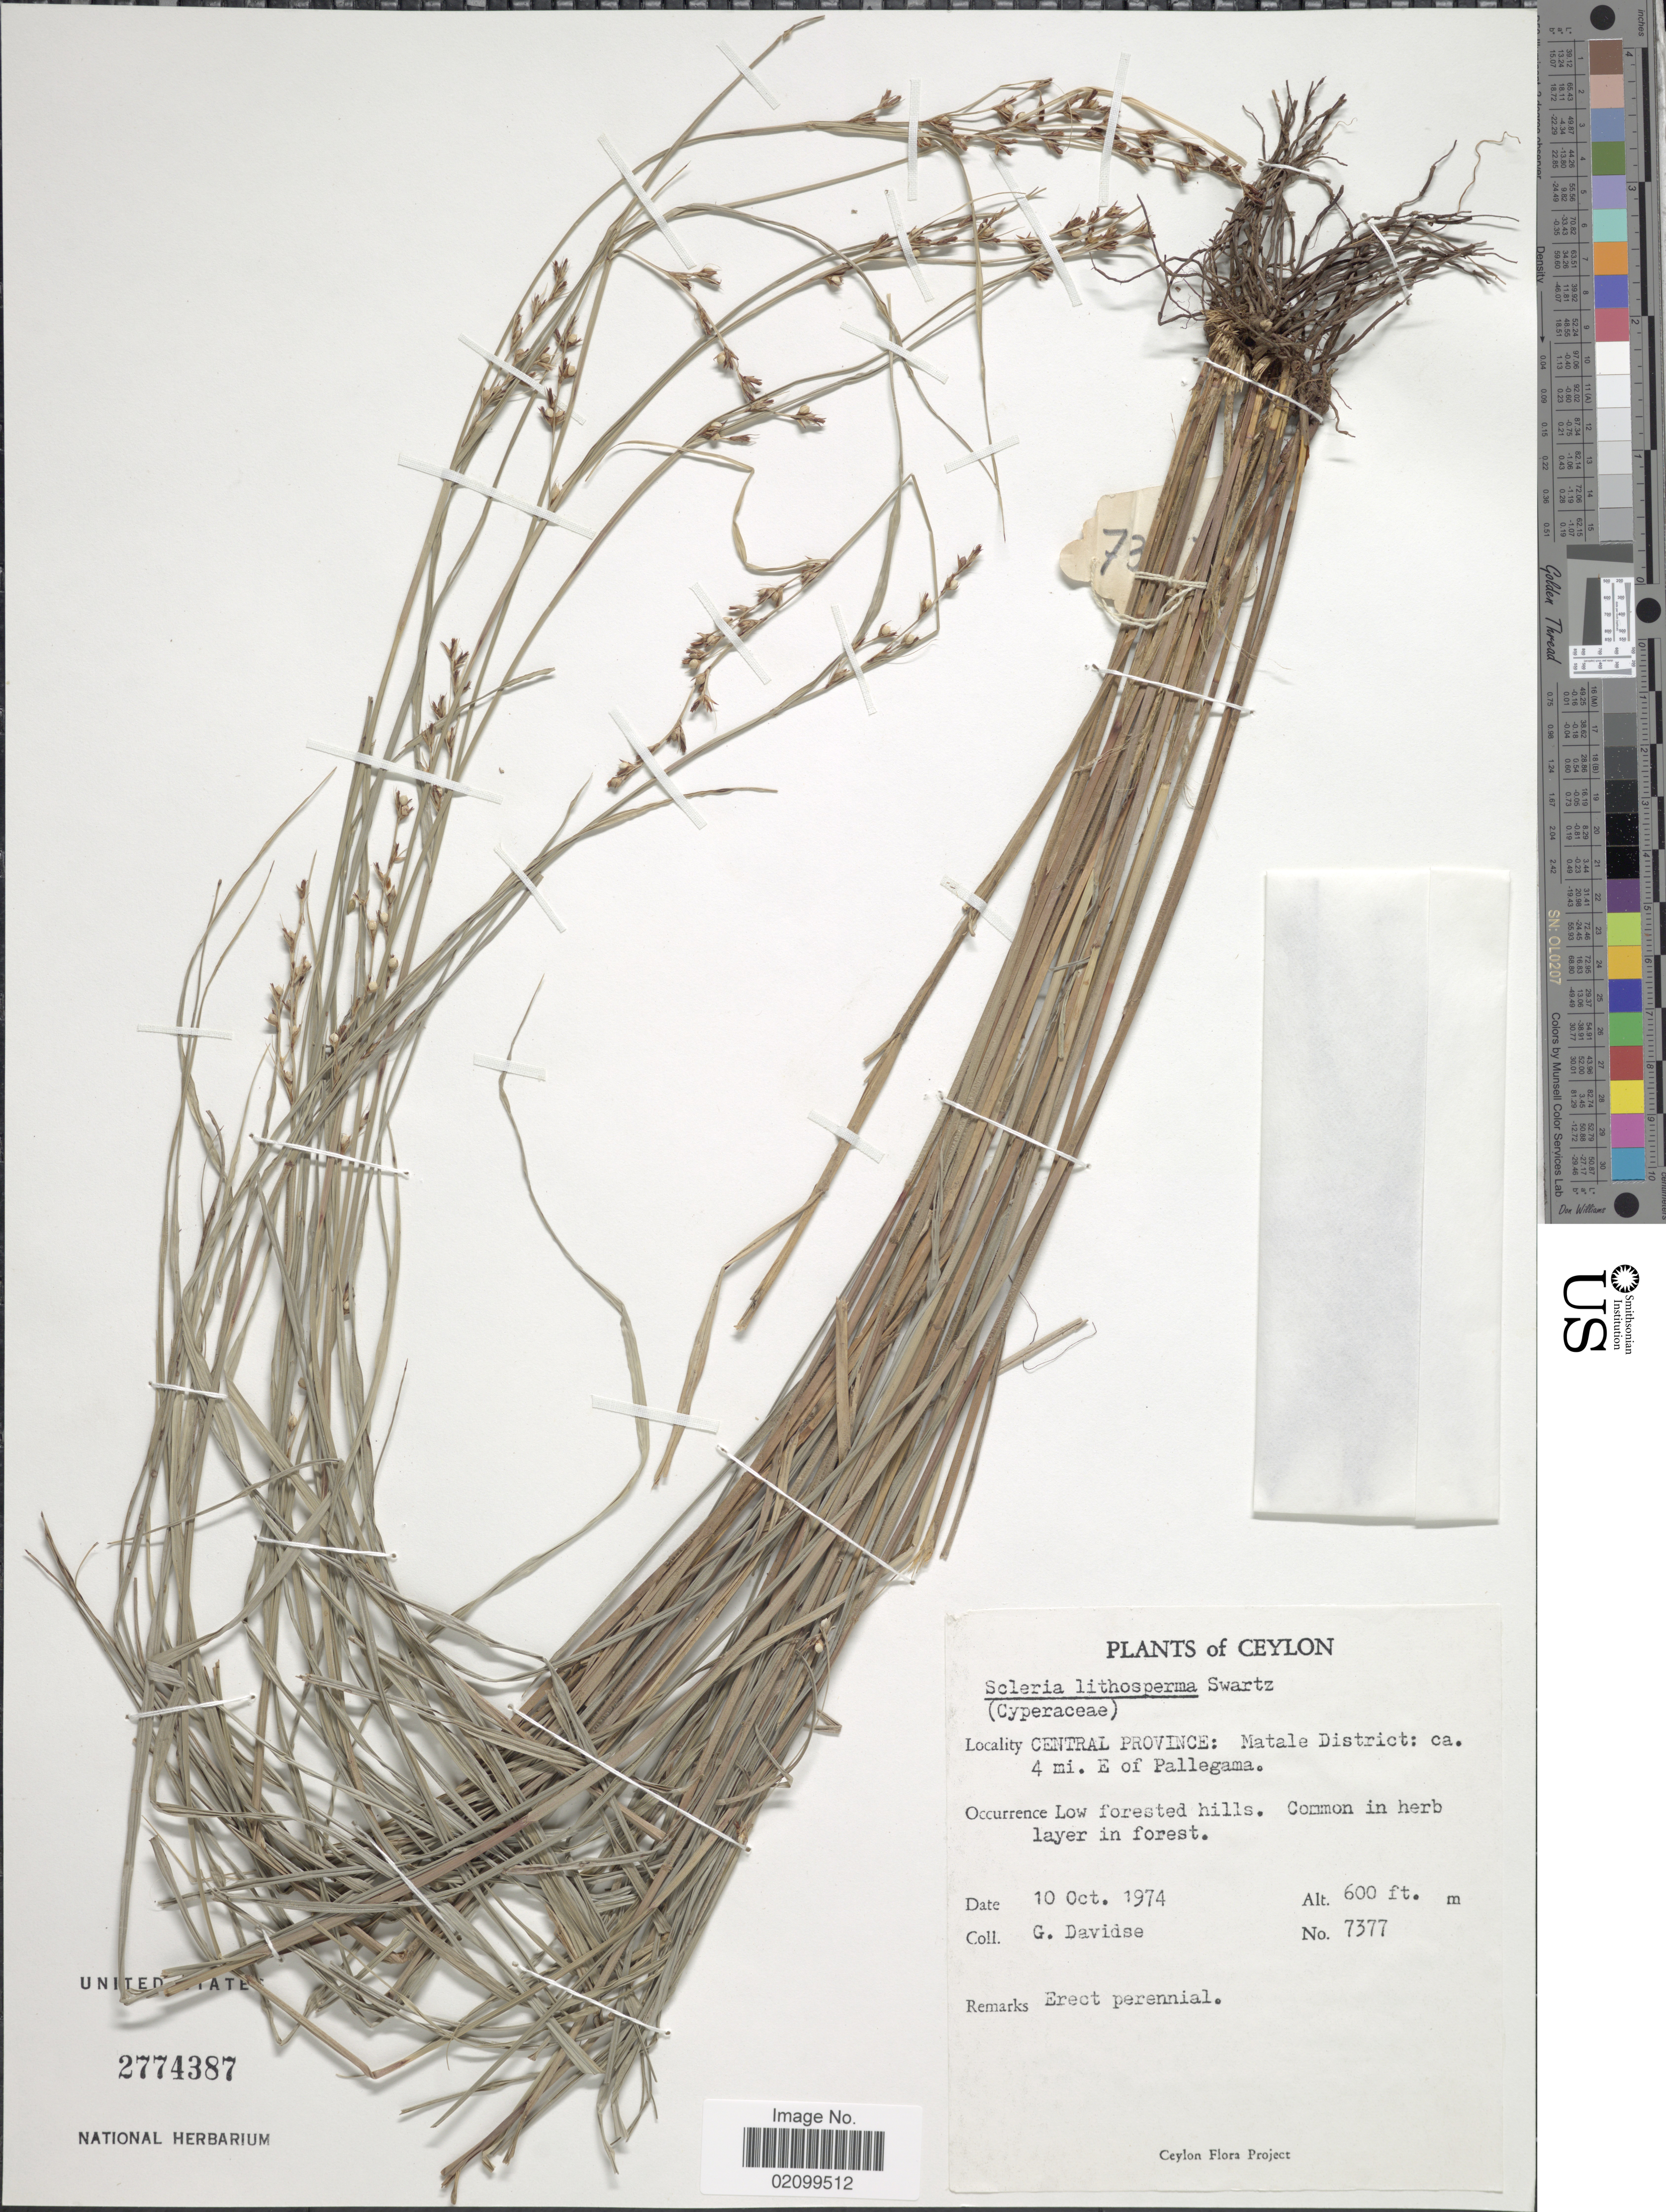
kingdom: Plantae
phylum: Tracheophyta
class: Liliopsida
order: Poales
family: Cyperaceae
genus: Scleria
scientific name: Scleria lithosperma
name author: (L.) Sw.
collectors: G. Davidse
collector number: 7377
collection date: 1974-10-10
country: Sri Lanka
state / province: Central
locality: Ceylon. Central Province: Matale District: ca. 4 mi. E of Pallegama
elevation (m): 183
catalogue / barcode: US 2774387